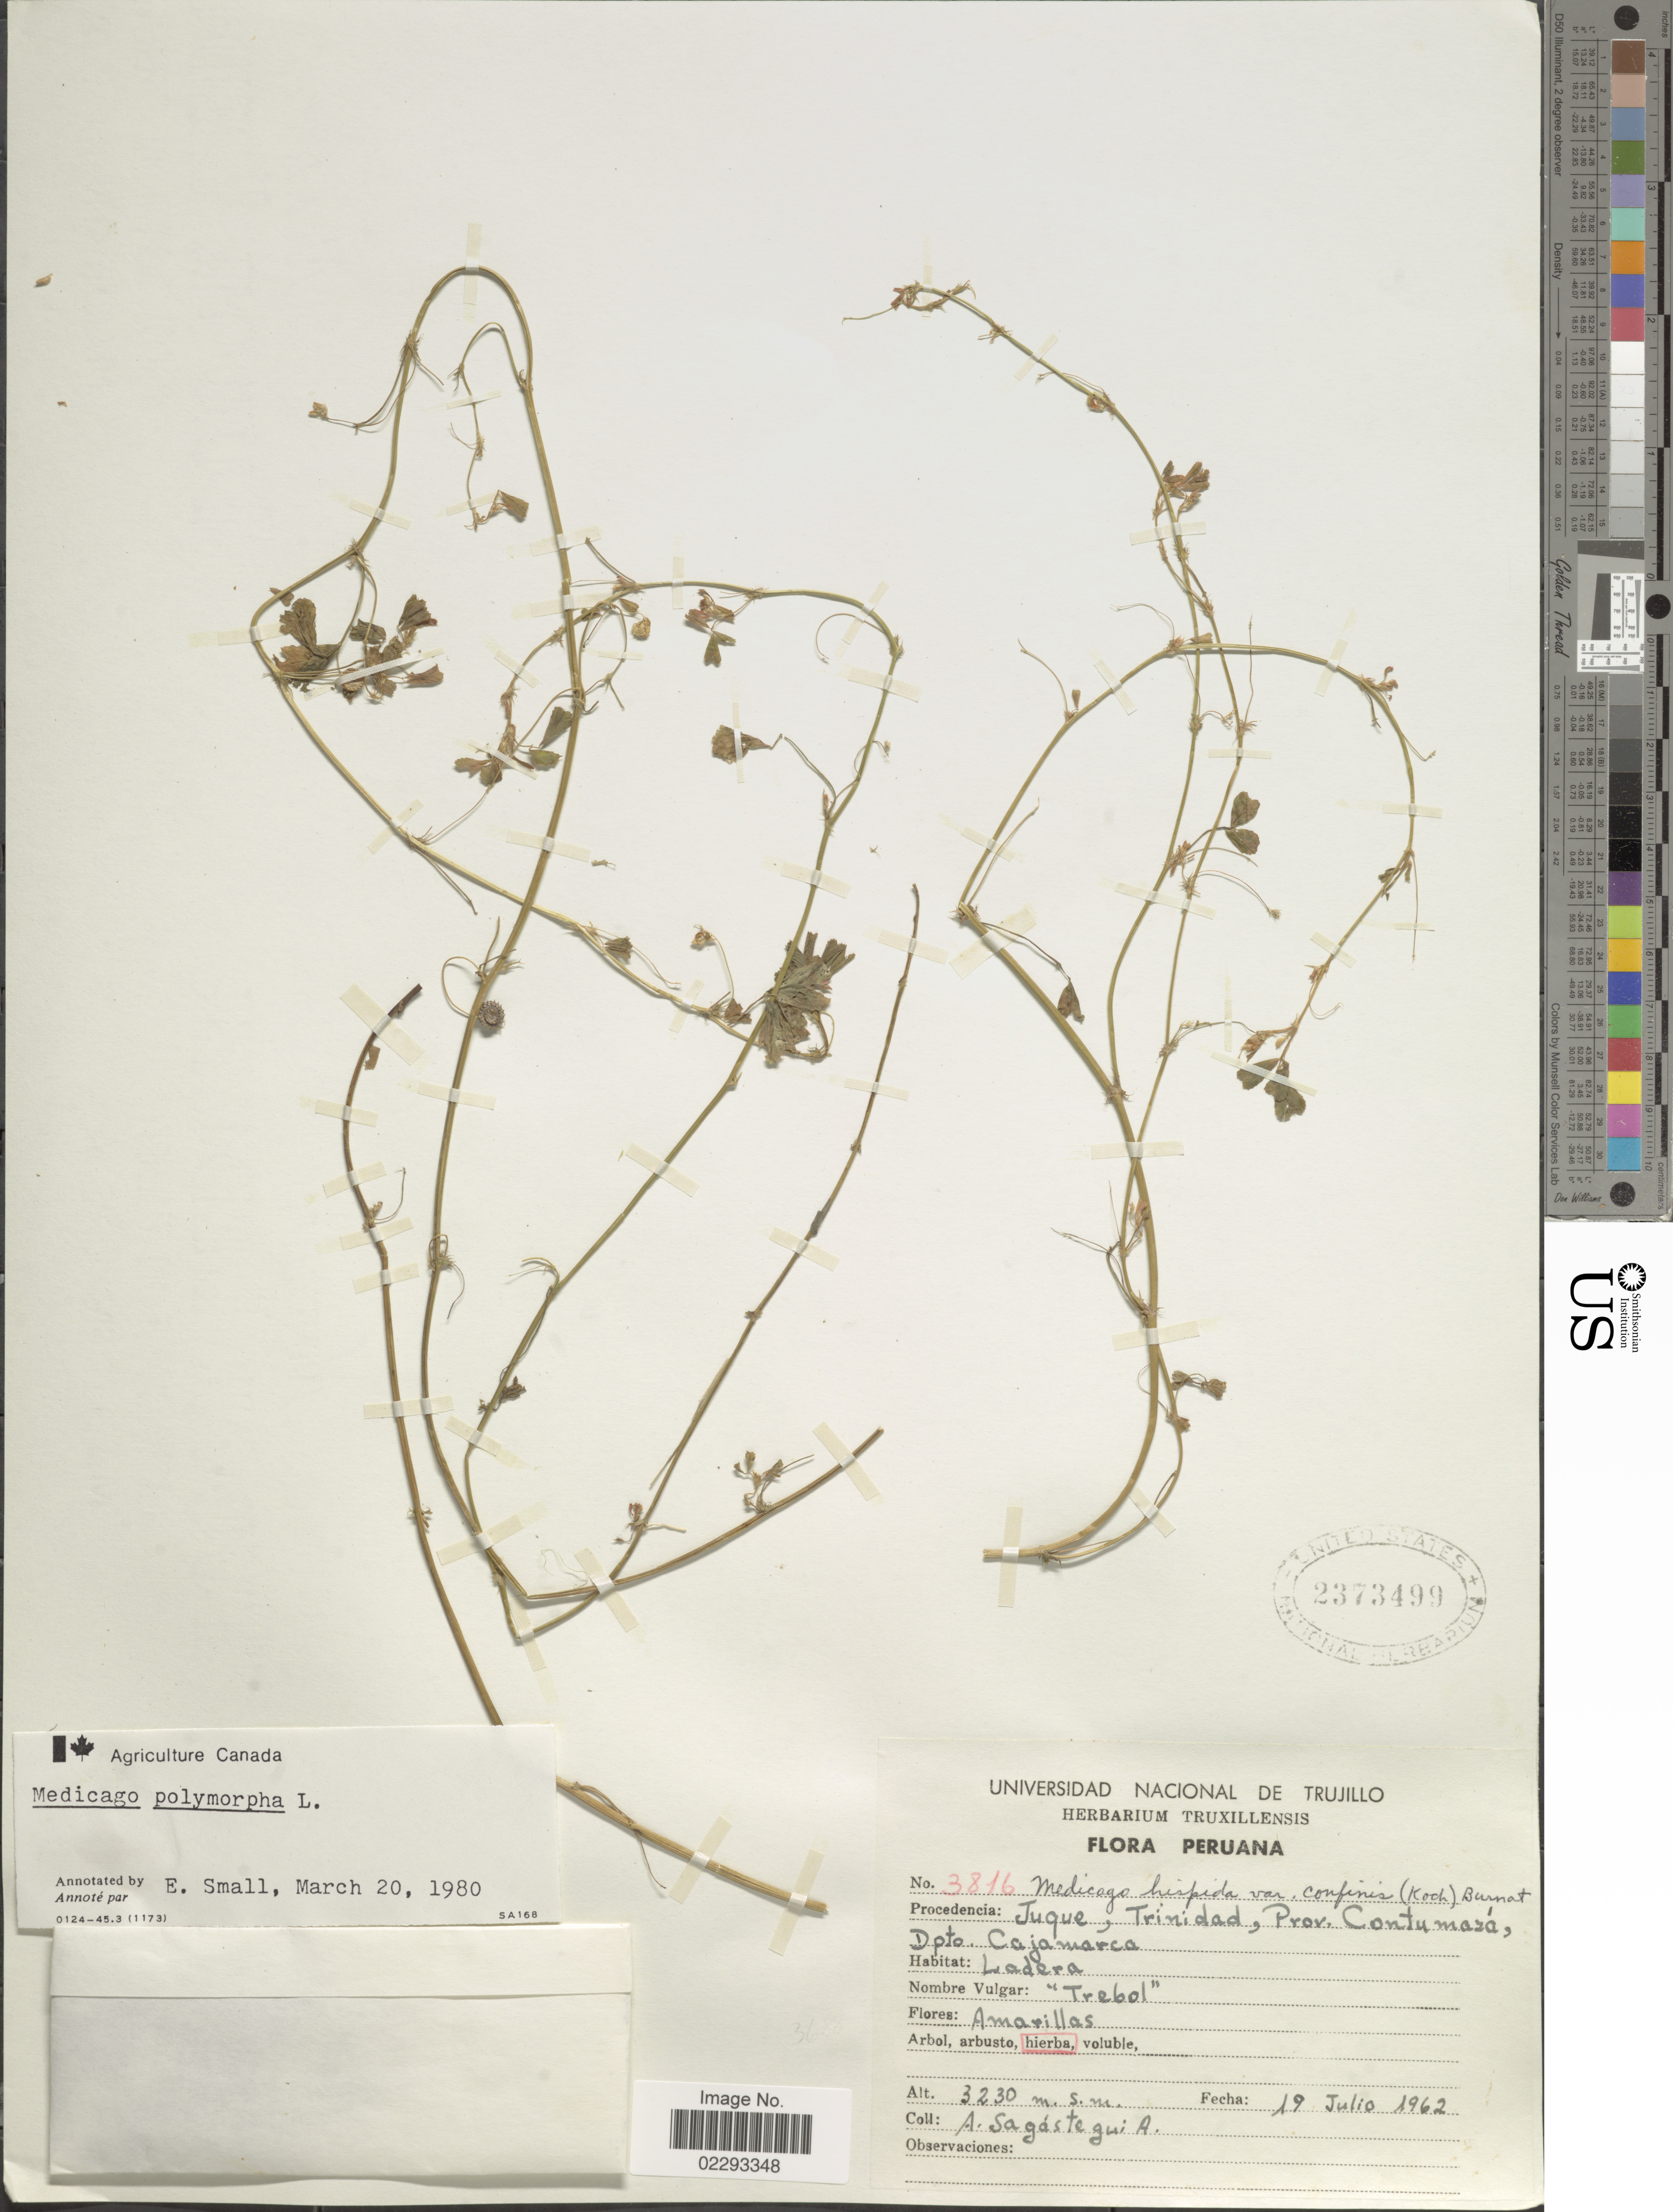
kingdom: Plantae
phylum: Tracheophyta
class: Magnoliopsida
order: Fabales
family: Fabaceae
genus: Medicago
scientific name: Medicago polymorpha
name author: L.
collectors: A. Sagástegui A.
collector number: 3816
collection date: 1962-07-19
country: Peru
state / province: Cajamarca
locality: Procendencia: Juque, Trinidad, prov. Contumazá, Ladera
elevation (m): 3230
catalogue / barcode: US 2373499